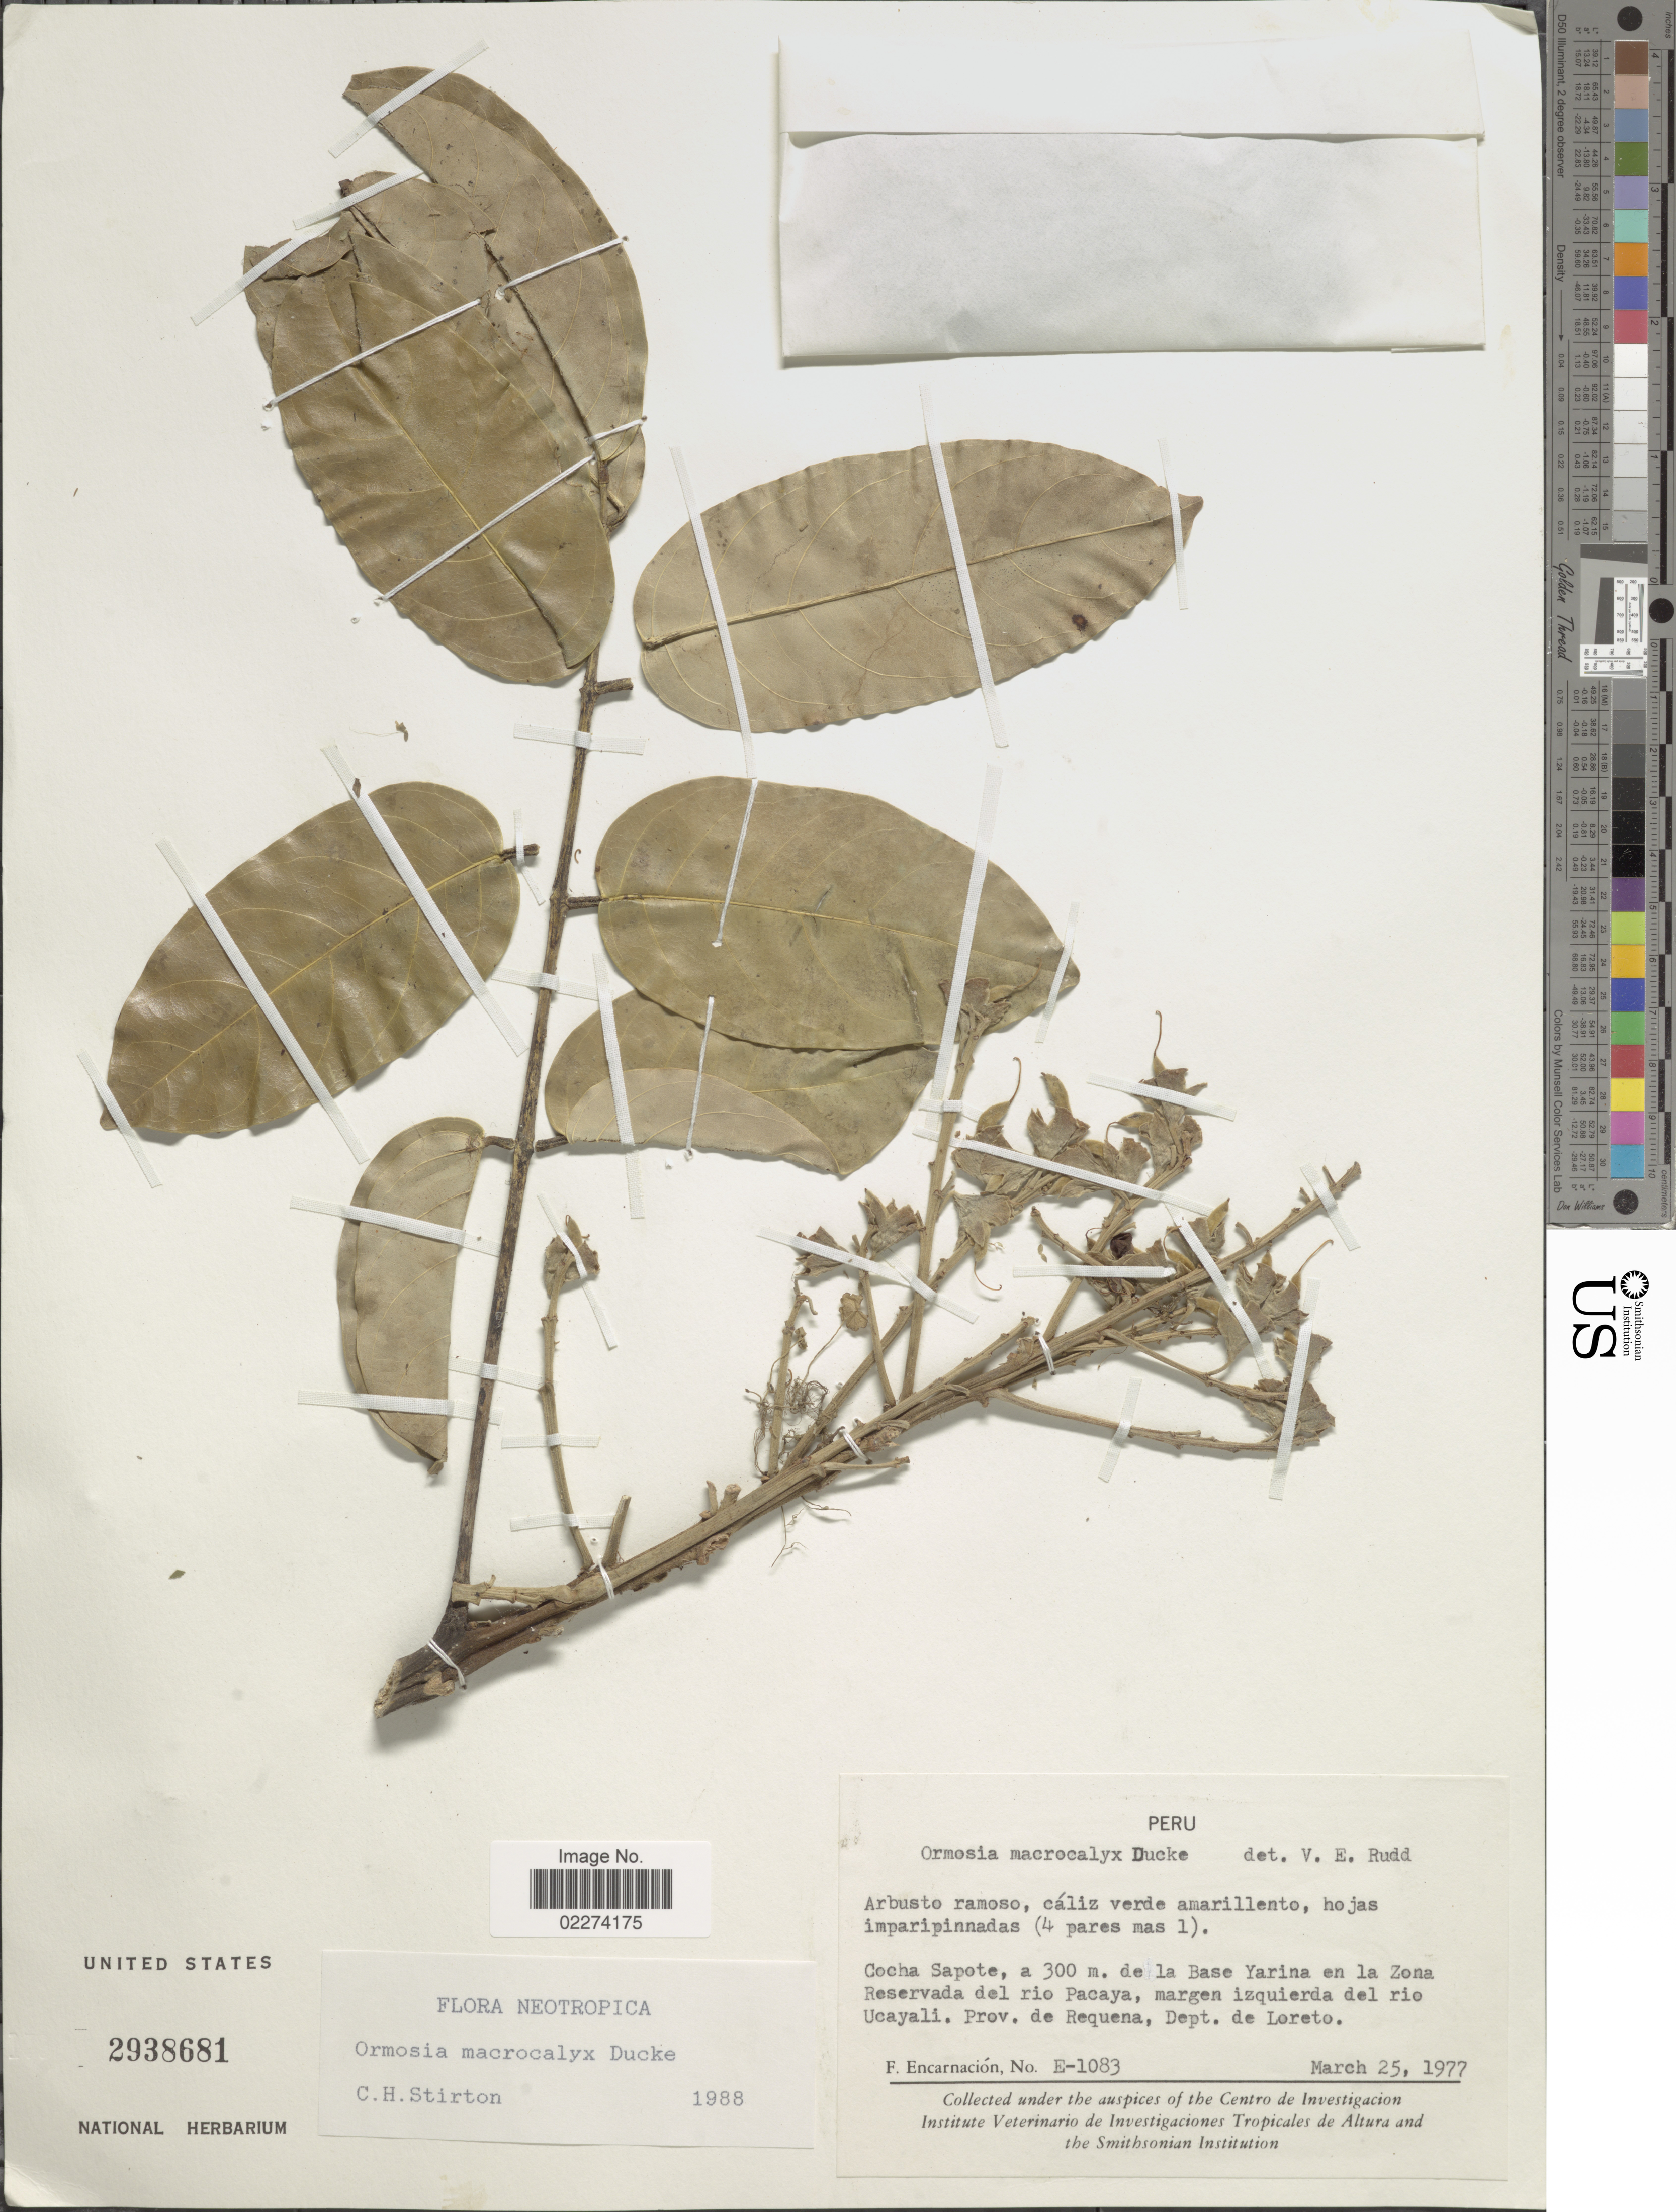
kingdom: Plantae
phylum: Tracheophyta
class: Magnoliopsida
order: Fabales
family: Fabaceae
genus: Ormosia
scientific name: Ormosia macrocalyx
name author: Ducke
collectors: F. Encarnación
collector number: E-1083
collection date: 1977-03-25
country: Peru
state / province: Loreto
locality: Cocha Sapote, 300 m. de la Base Yarina en la Zona Reservada del rio Pacay, margen izquierda del rio Ucayali, Prov. de Requena, Dept. de Loreto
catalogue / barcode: US 2938681